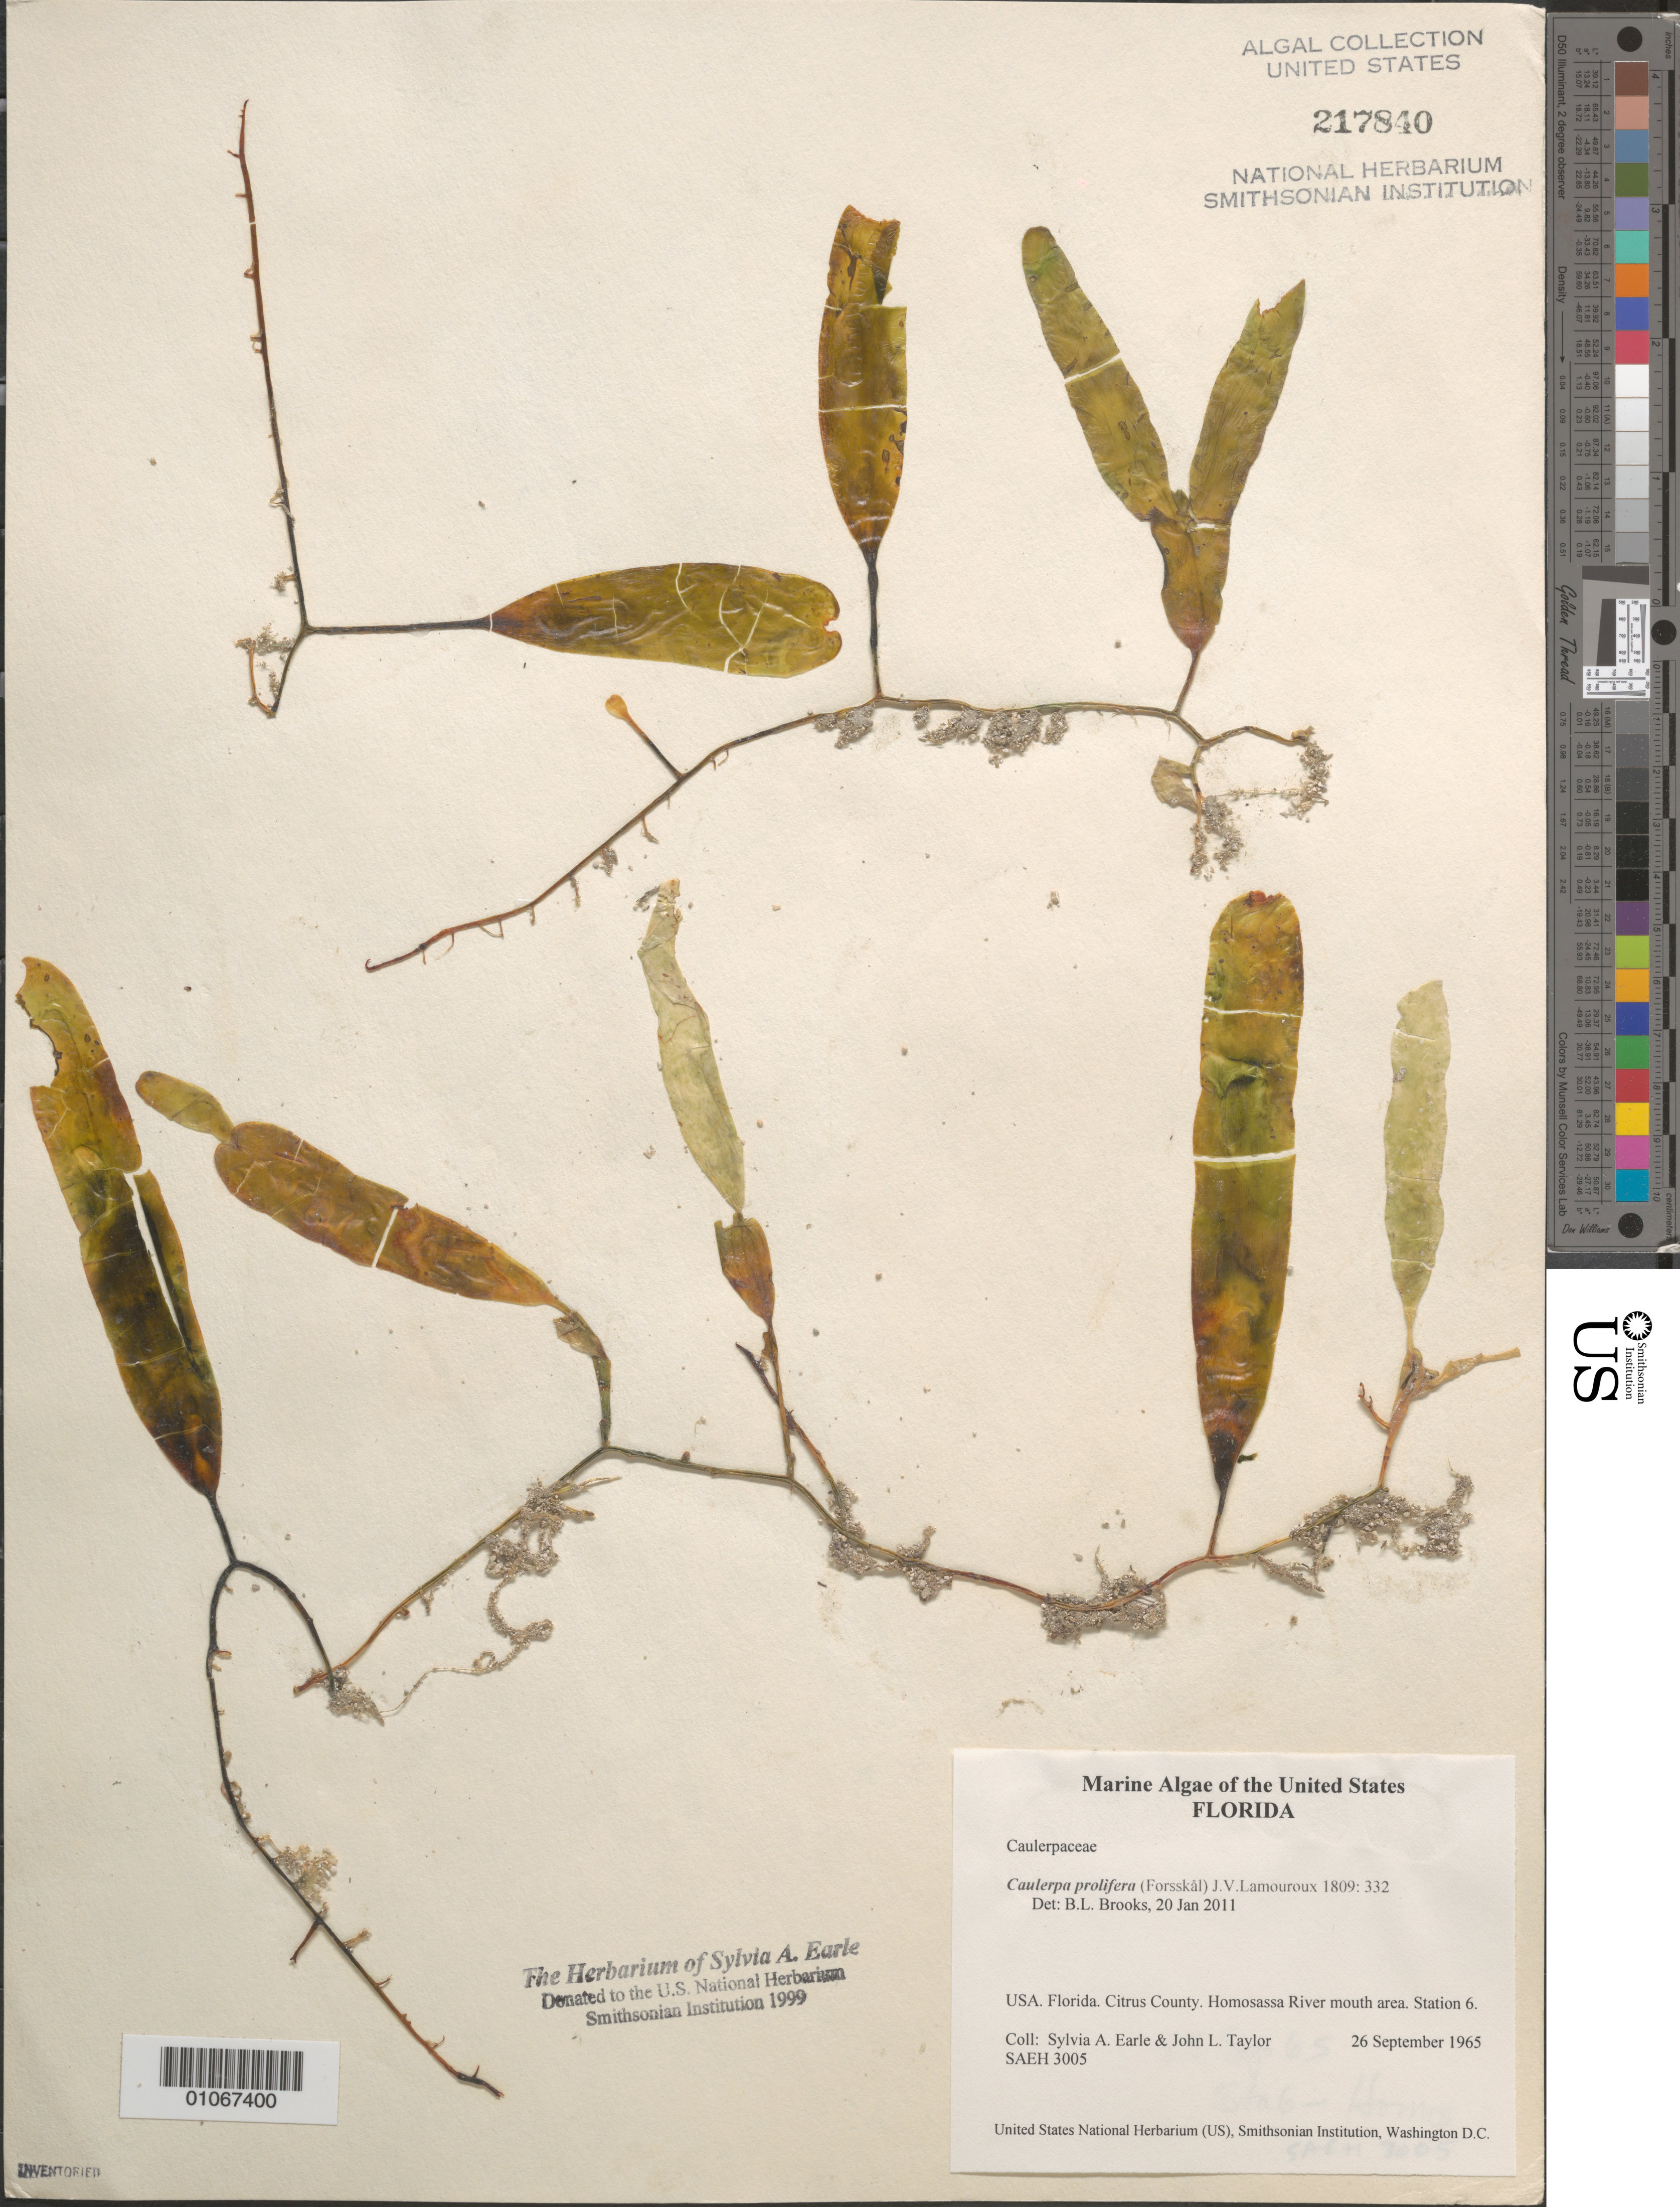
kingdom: Plantae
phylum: Chlorophyta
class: Ulvophyceae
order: Bryopsidales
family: Caulerpaceae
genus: Caulerpa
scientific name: Caulerpa prolifera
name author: (Forssk.) J.V.Lamouroux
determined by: Brooks, B. L., (BOT), Smithsonian Institution - National Museum of Natural History (UNITED STATES)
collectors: S. A. Earle & J. L. Taylor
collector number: SAEH 3005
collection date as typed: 26 Sep 1965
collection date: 1965-09-26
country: United States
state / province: Florida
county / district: Citrus County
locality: Station 6, Homosassa River mouth area, Gulf of Mexico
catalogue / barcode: US 217840